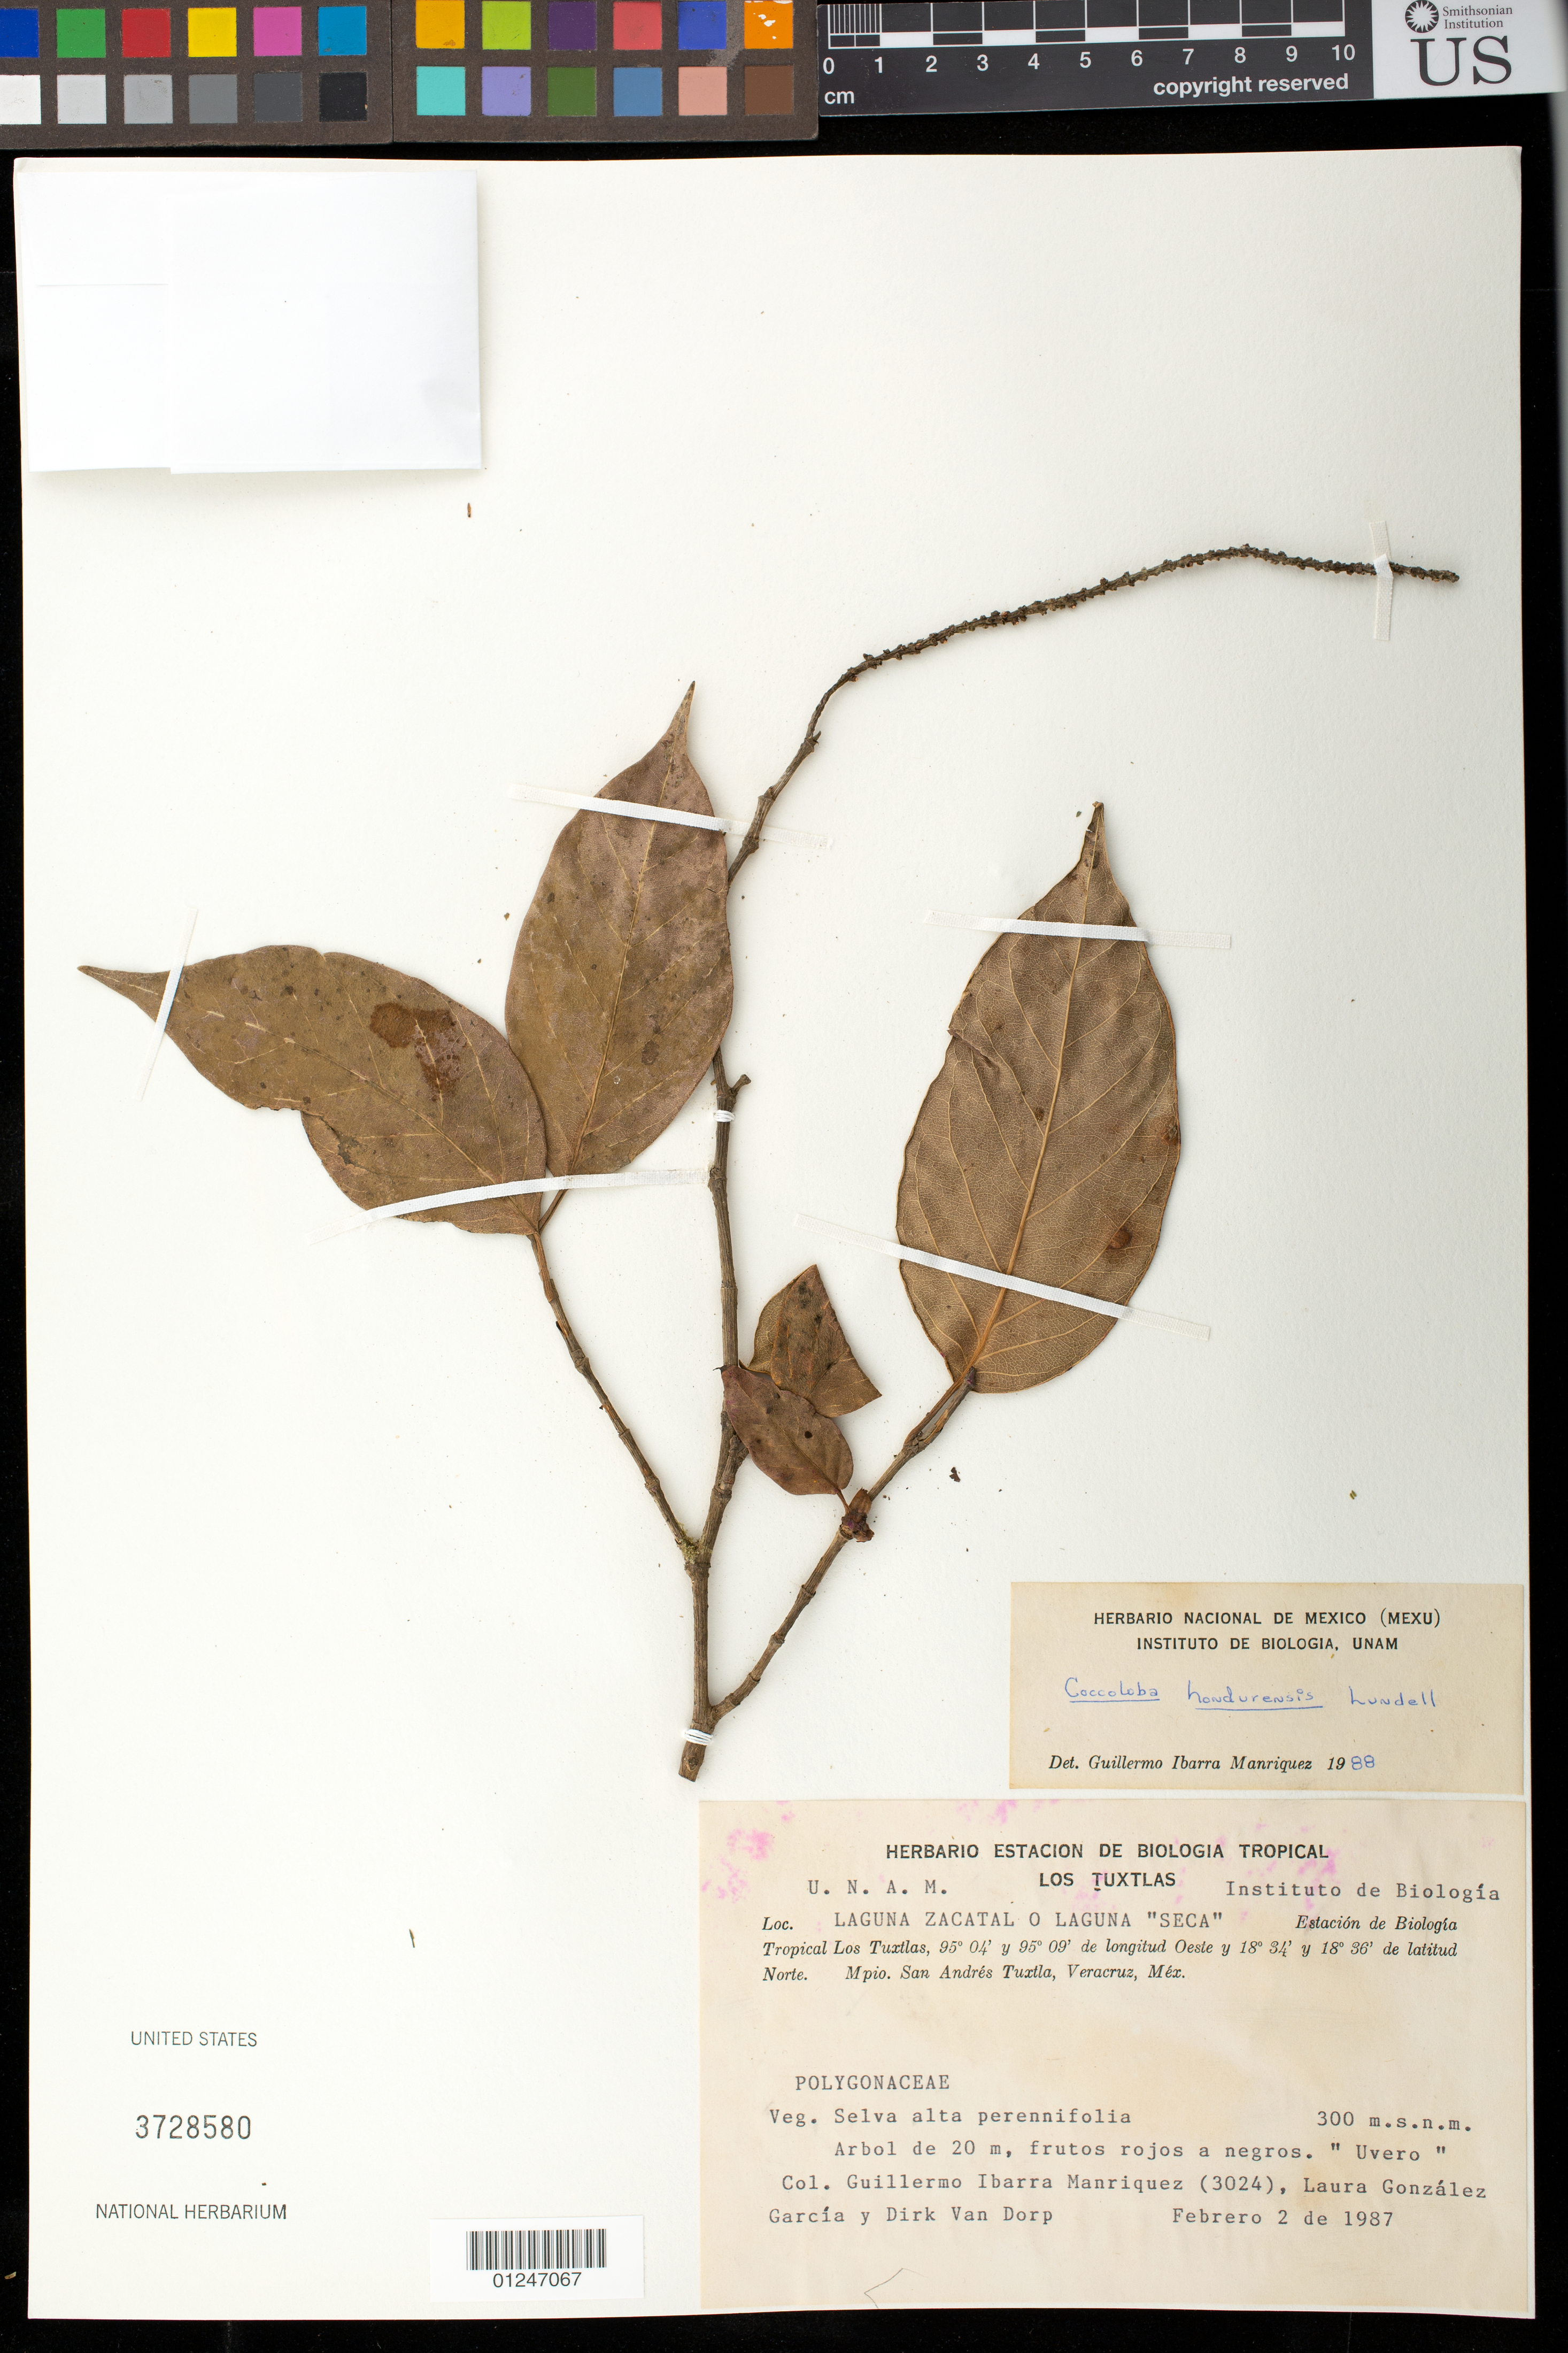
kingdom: Plantae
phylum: Tracheophyta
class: Magnoliopsida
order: Caryophyllales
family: Polygonaceae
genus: Coccoloba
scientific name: Coccoloba hondurensis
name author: Lundell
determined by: Manriquez, G. I.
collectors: G. Manriquez, L. Gonzalez García & D. Von Dorp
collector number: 3024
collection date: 1987-02-02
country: Mexico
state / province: Veracruz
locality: LAGUNA ZACATAL O LAGUNA "SECA". MPIO. SAN ANDRES TUXTLA.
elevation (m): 300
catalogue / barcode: US 3728580